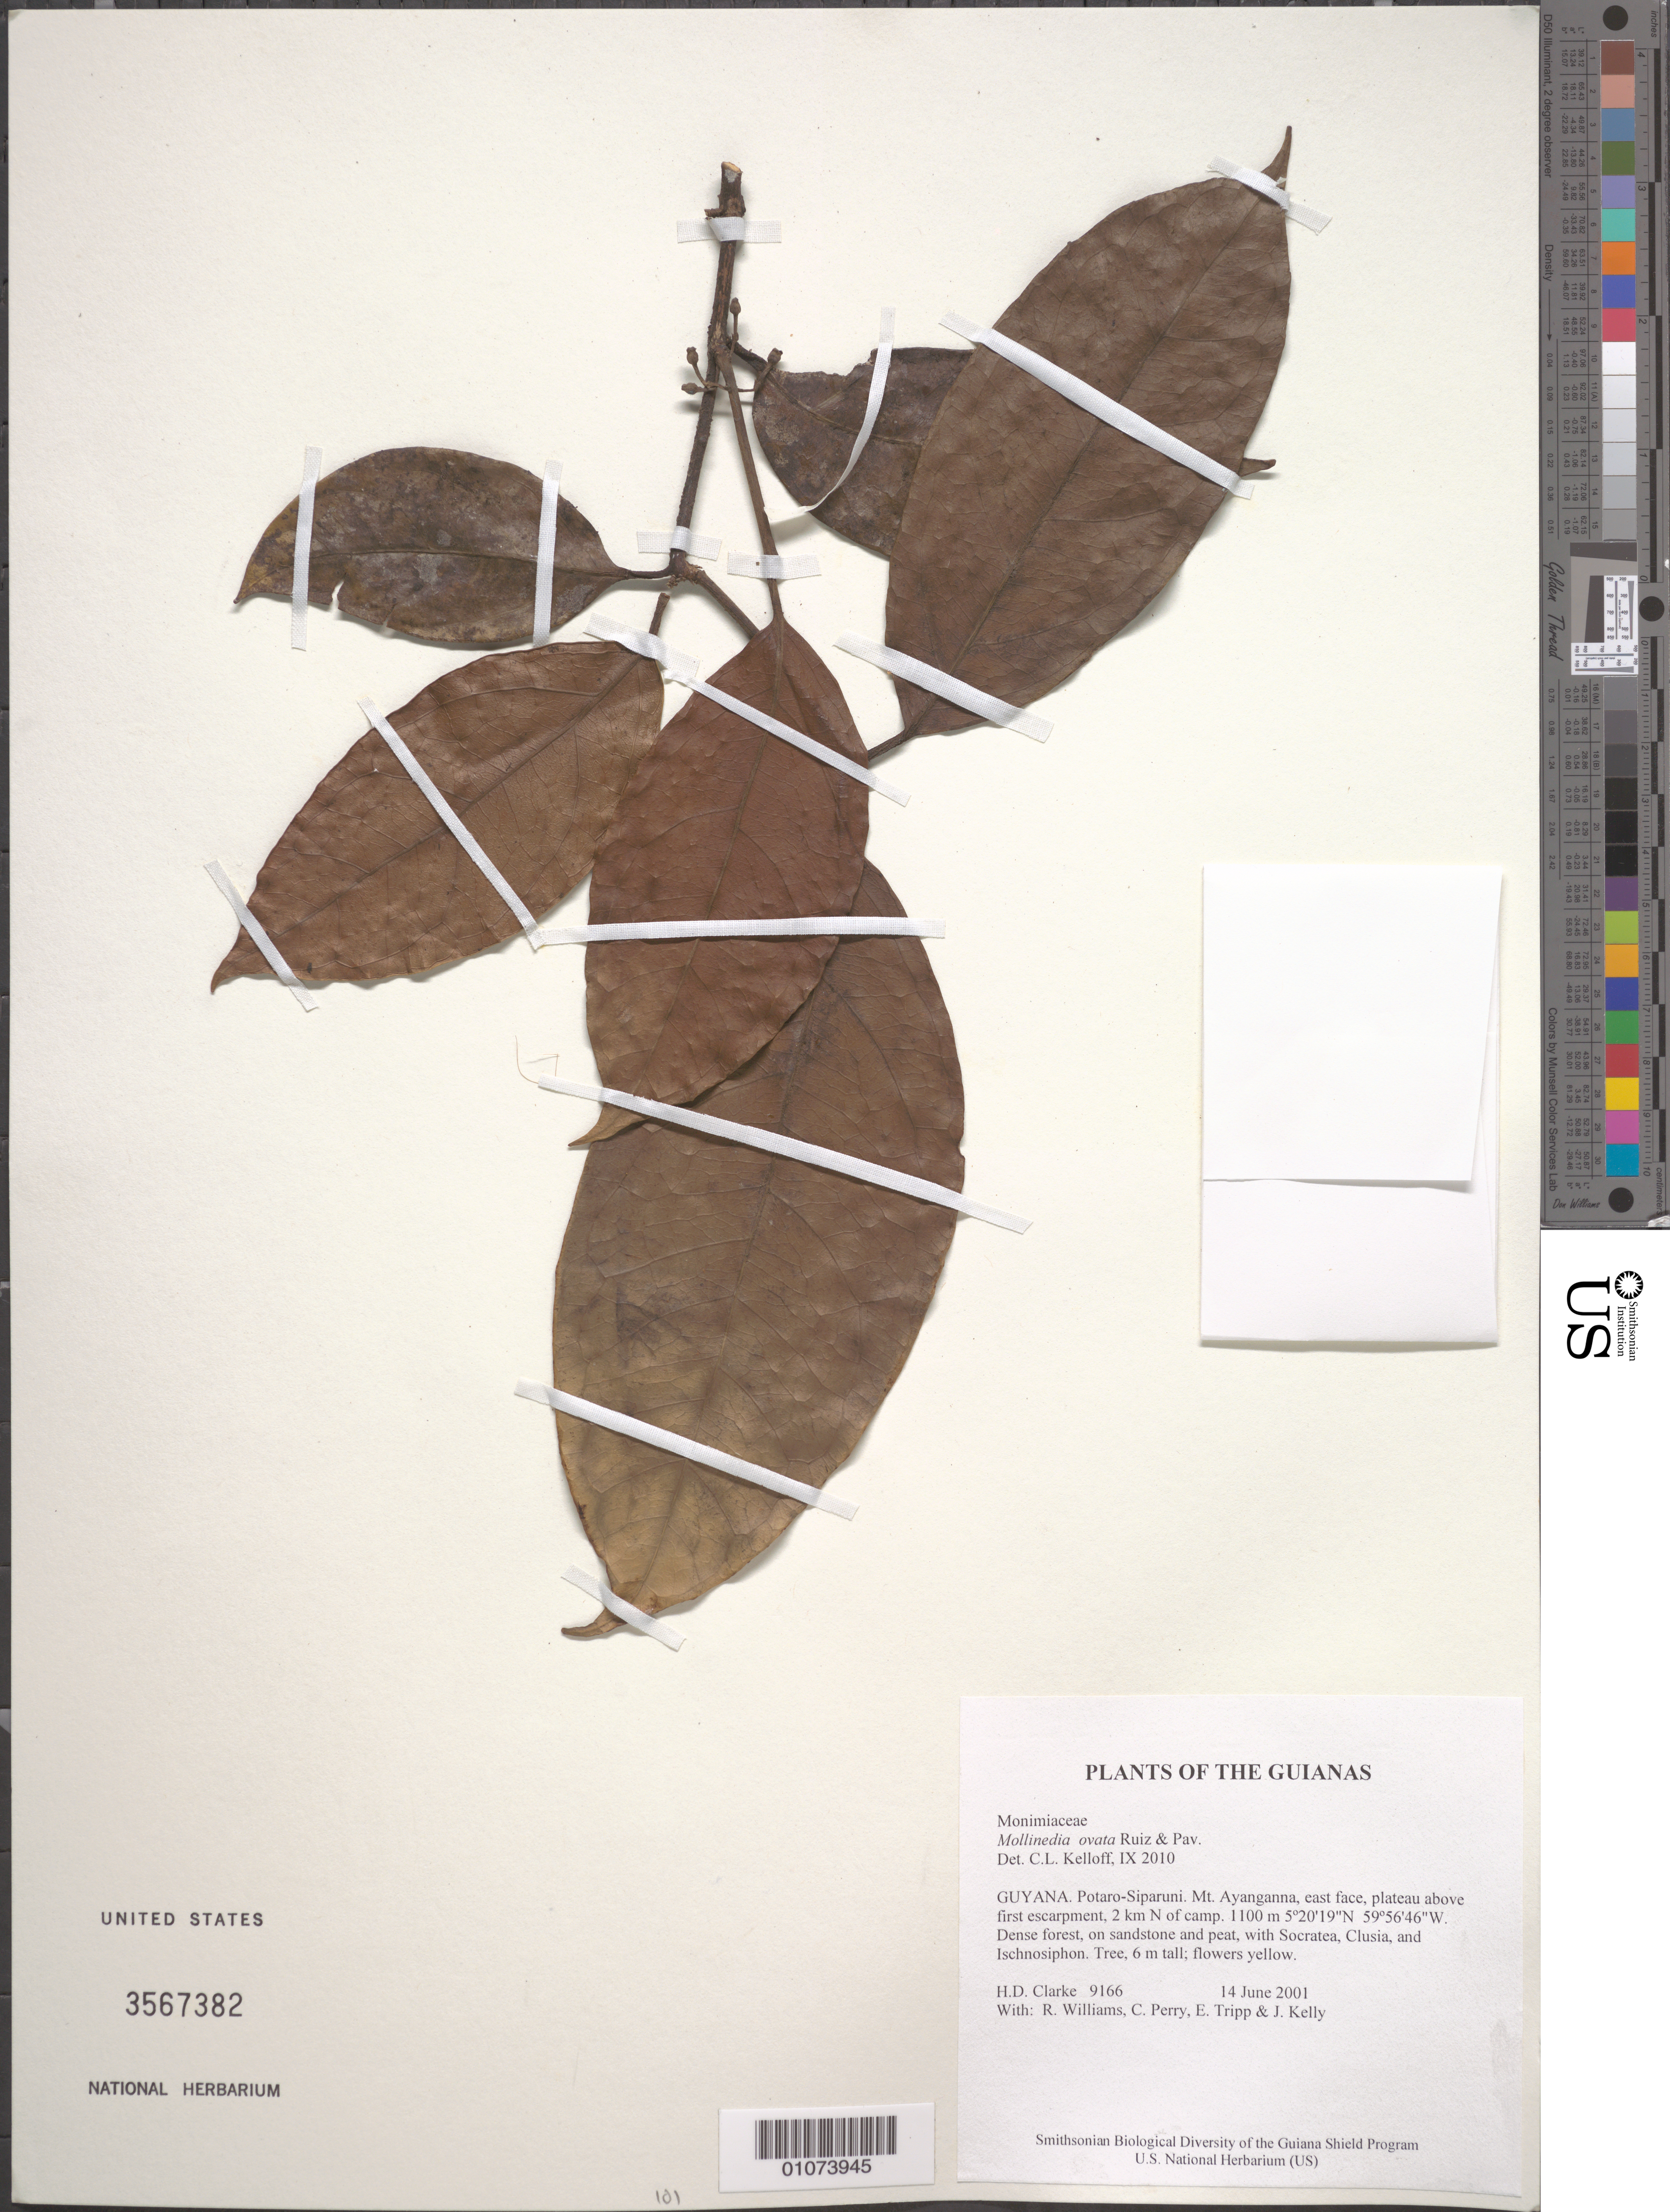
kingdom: Plantae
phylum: Tracheophyta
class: Magnoliopsida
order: Laurales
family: Monimiaceae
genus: Mollinedia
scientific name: Mollinedia ovata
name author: Ruiz & Pav.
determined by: Kelloff, Carol L., (US), Smithsonian Institution - National Museum of Natural History (UNITED STATES)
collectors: H. D. Clarke, R. Williams, C. Perry, E. Tripp & J. Kelly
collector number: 9166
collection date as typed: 14 June 2001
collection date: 2001-06-14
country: Guyana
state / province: Potaro-Siparuni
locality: Mt. Ayanganna, east face, plateau above first escarpment, 2 km N of camp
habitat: Dense forest, on sandstone and peat, with Socratea, Clusia, and Ischnosiphon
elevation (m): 1100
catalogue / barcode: US 3567382